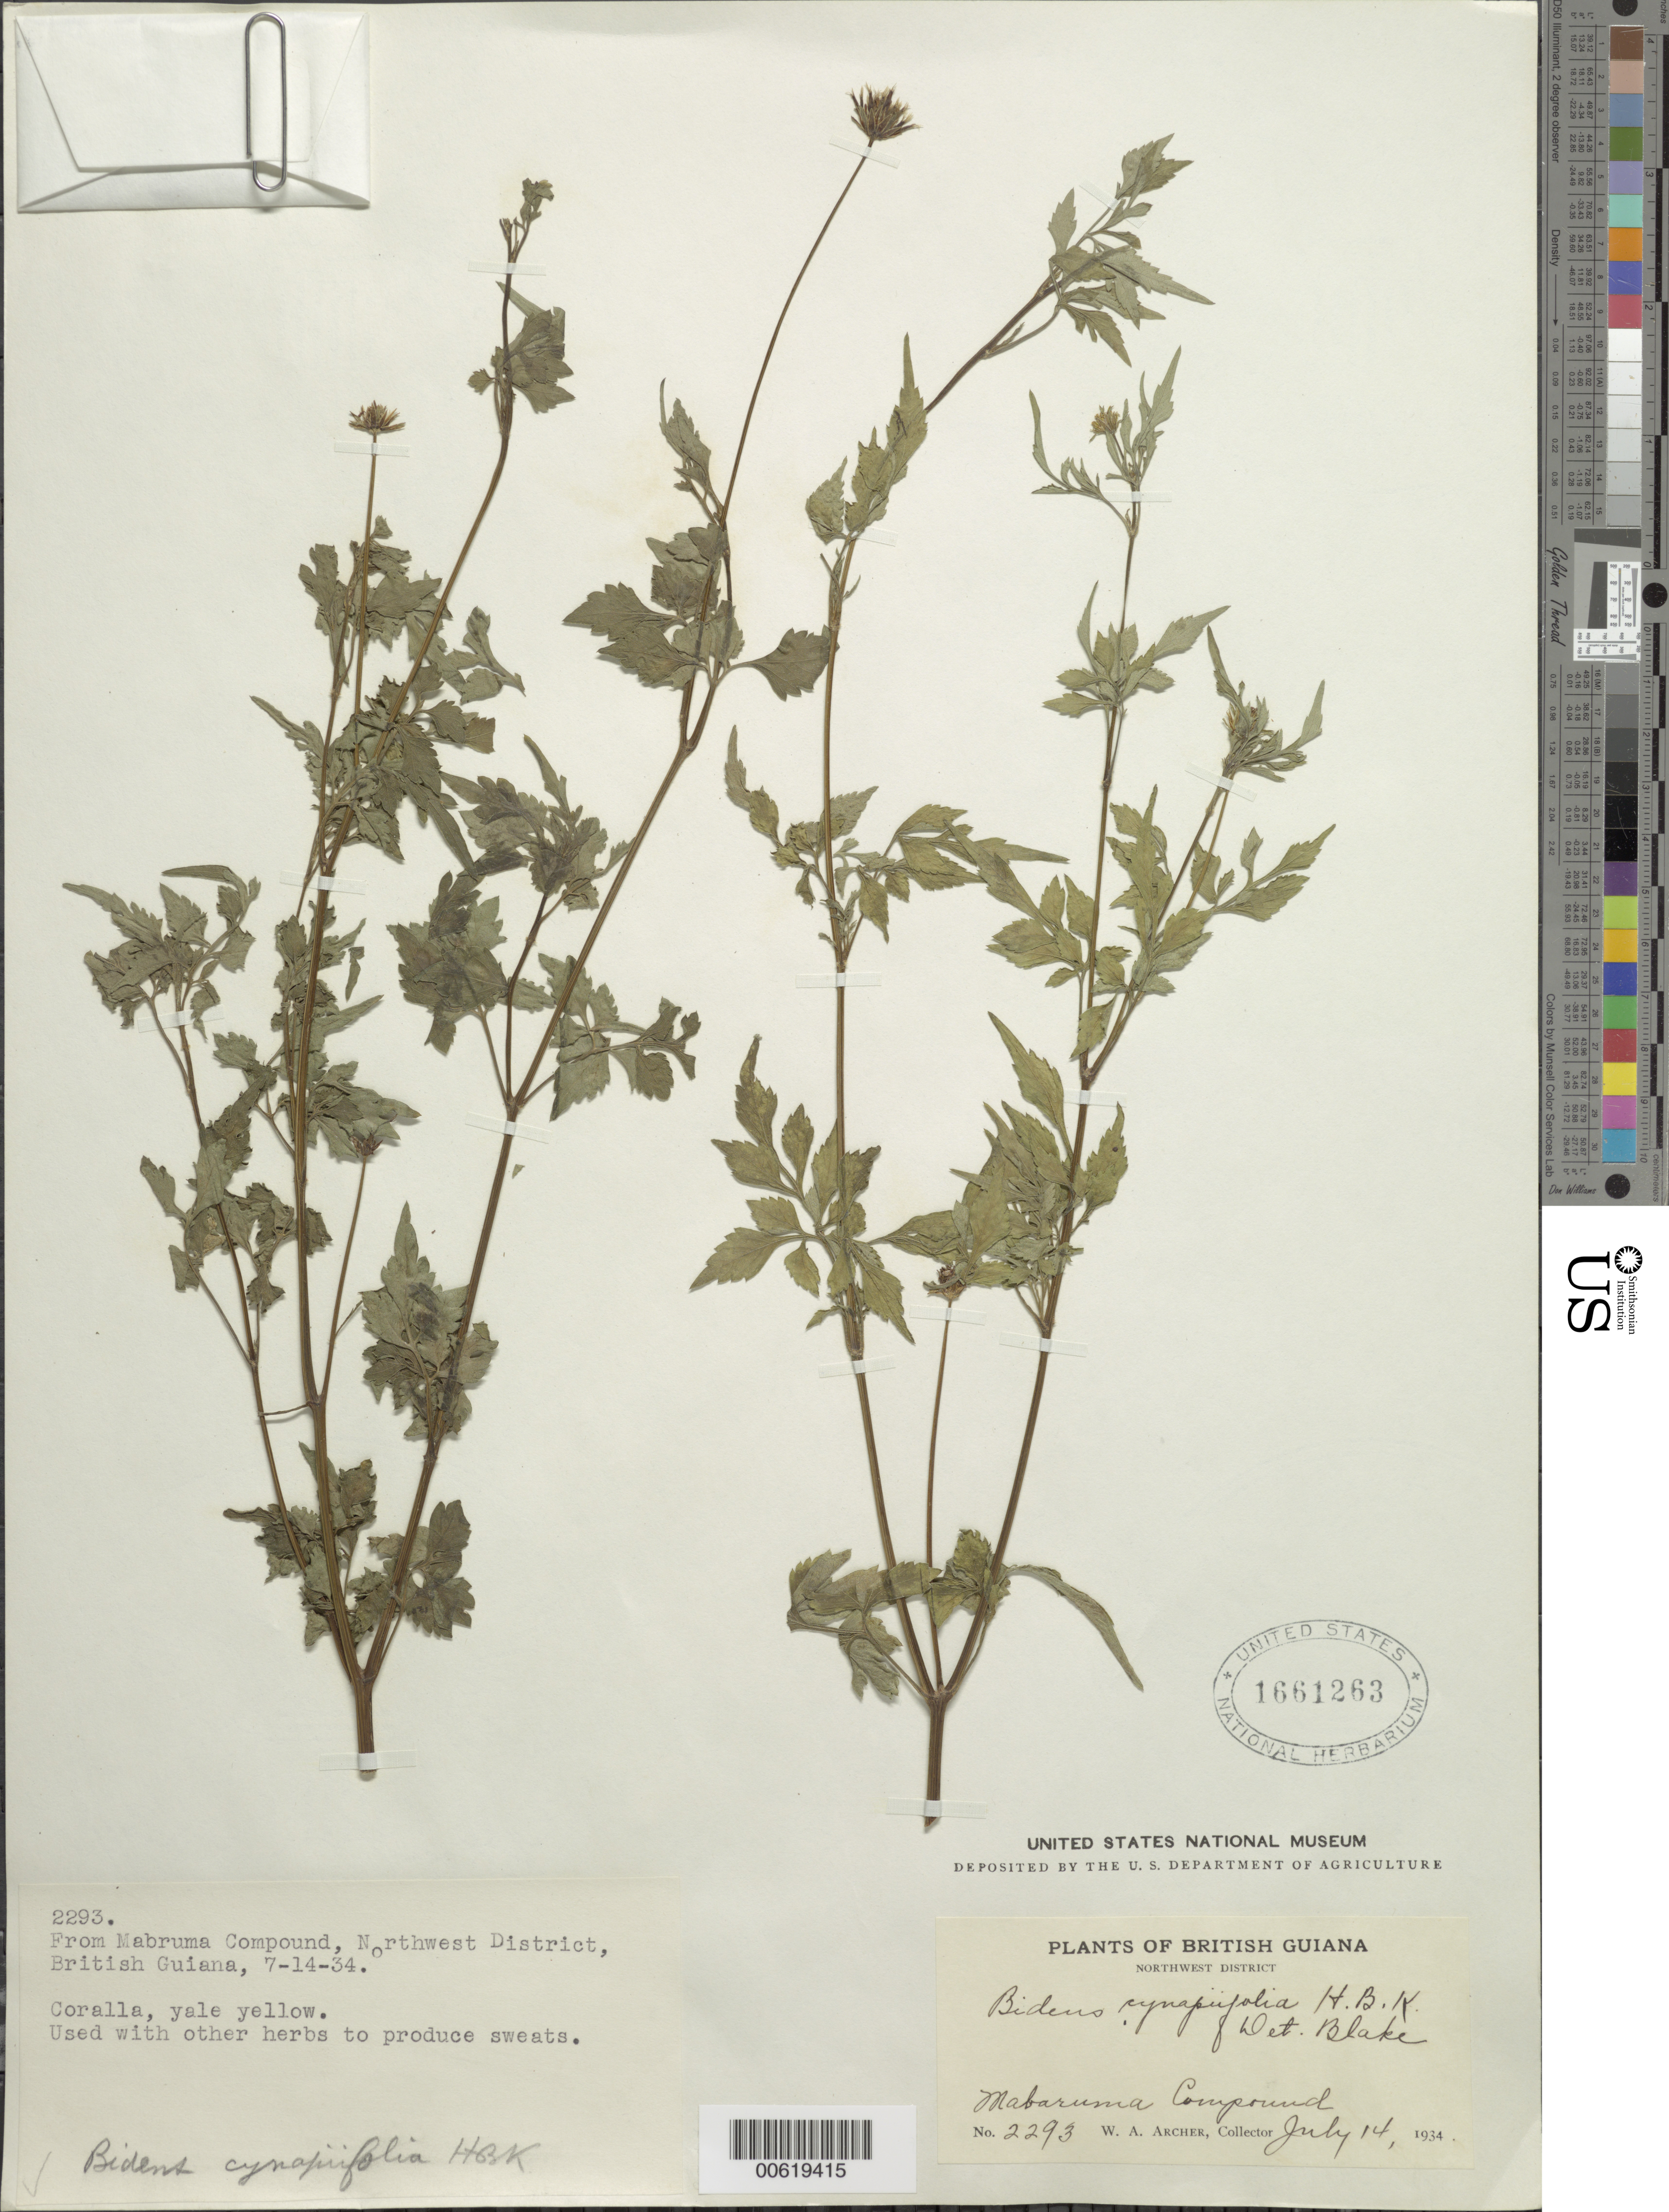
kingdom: Plantae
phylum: Tracheophyta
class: Magnoliopsida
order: Asterales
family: Asteraceae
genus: Bidens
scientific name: Bidens cynapiifolia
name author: Kunth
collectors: W. A. Archer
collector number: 2293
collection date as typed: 14-Jul-34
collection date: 1934-07-14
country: Guyana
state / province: Barima-Waini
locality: Mabaruma Compound, NW Dist.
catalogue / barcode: US 1661263